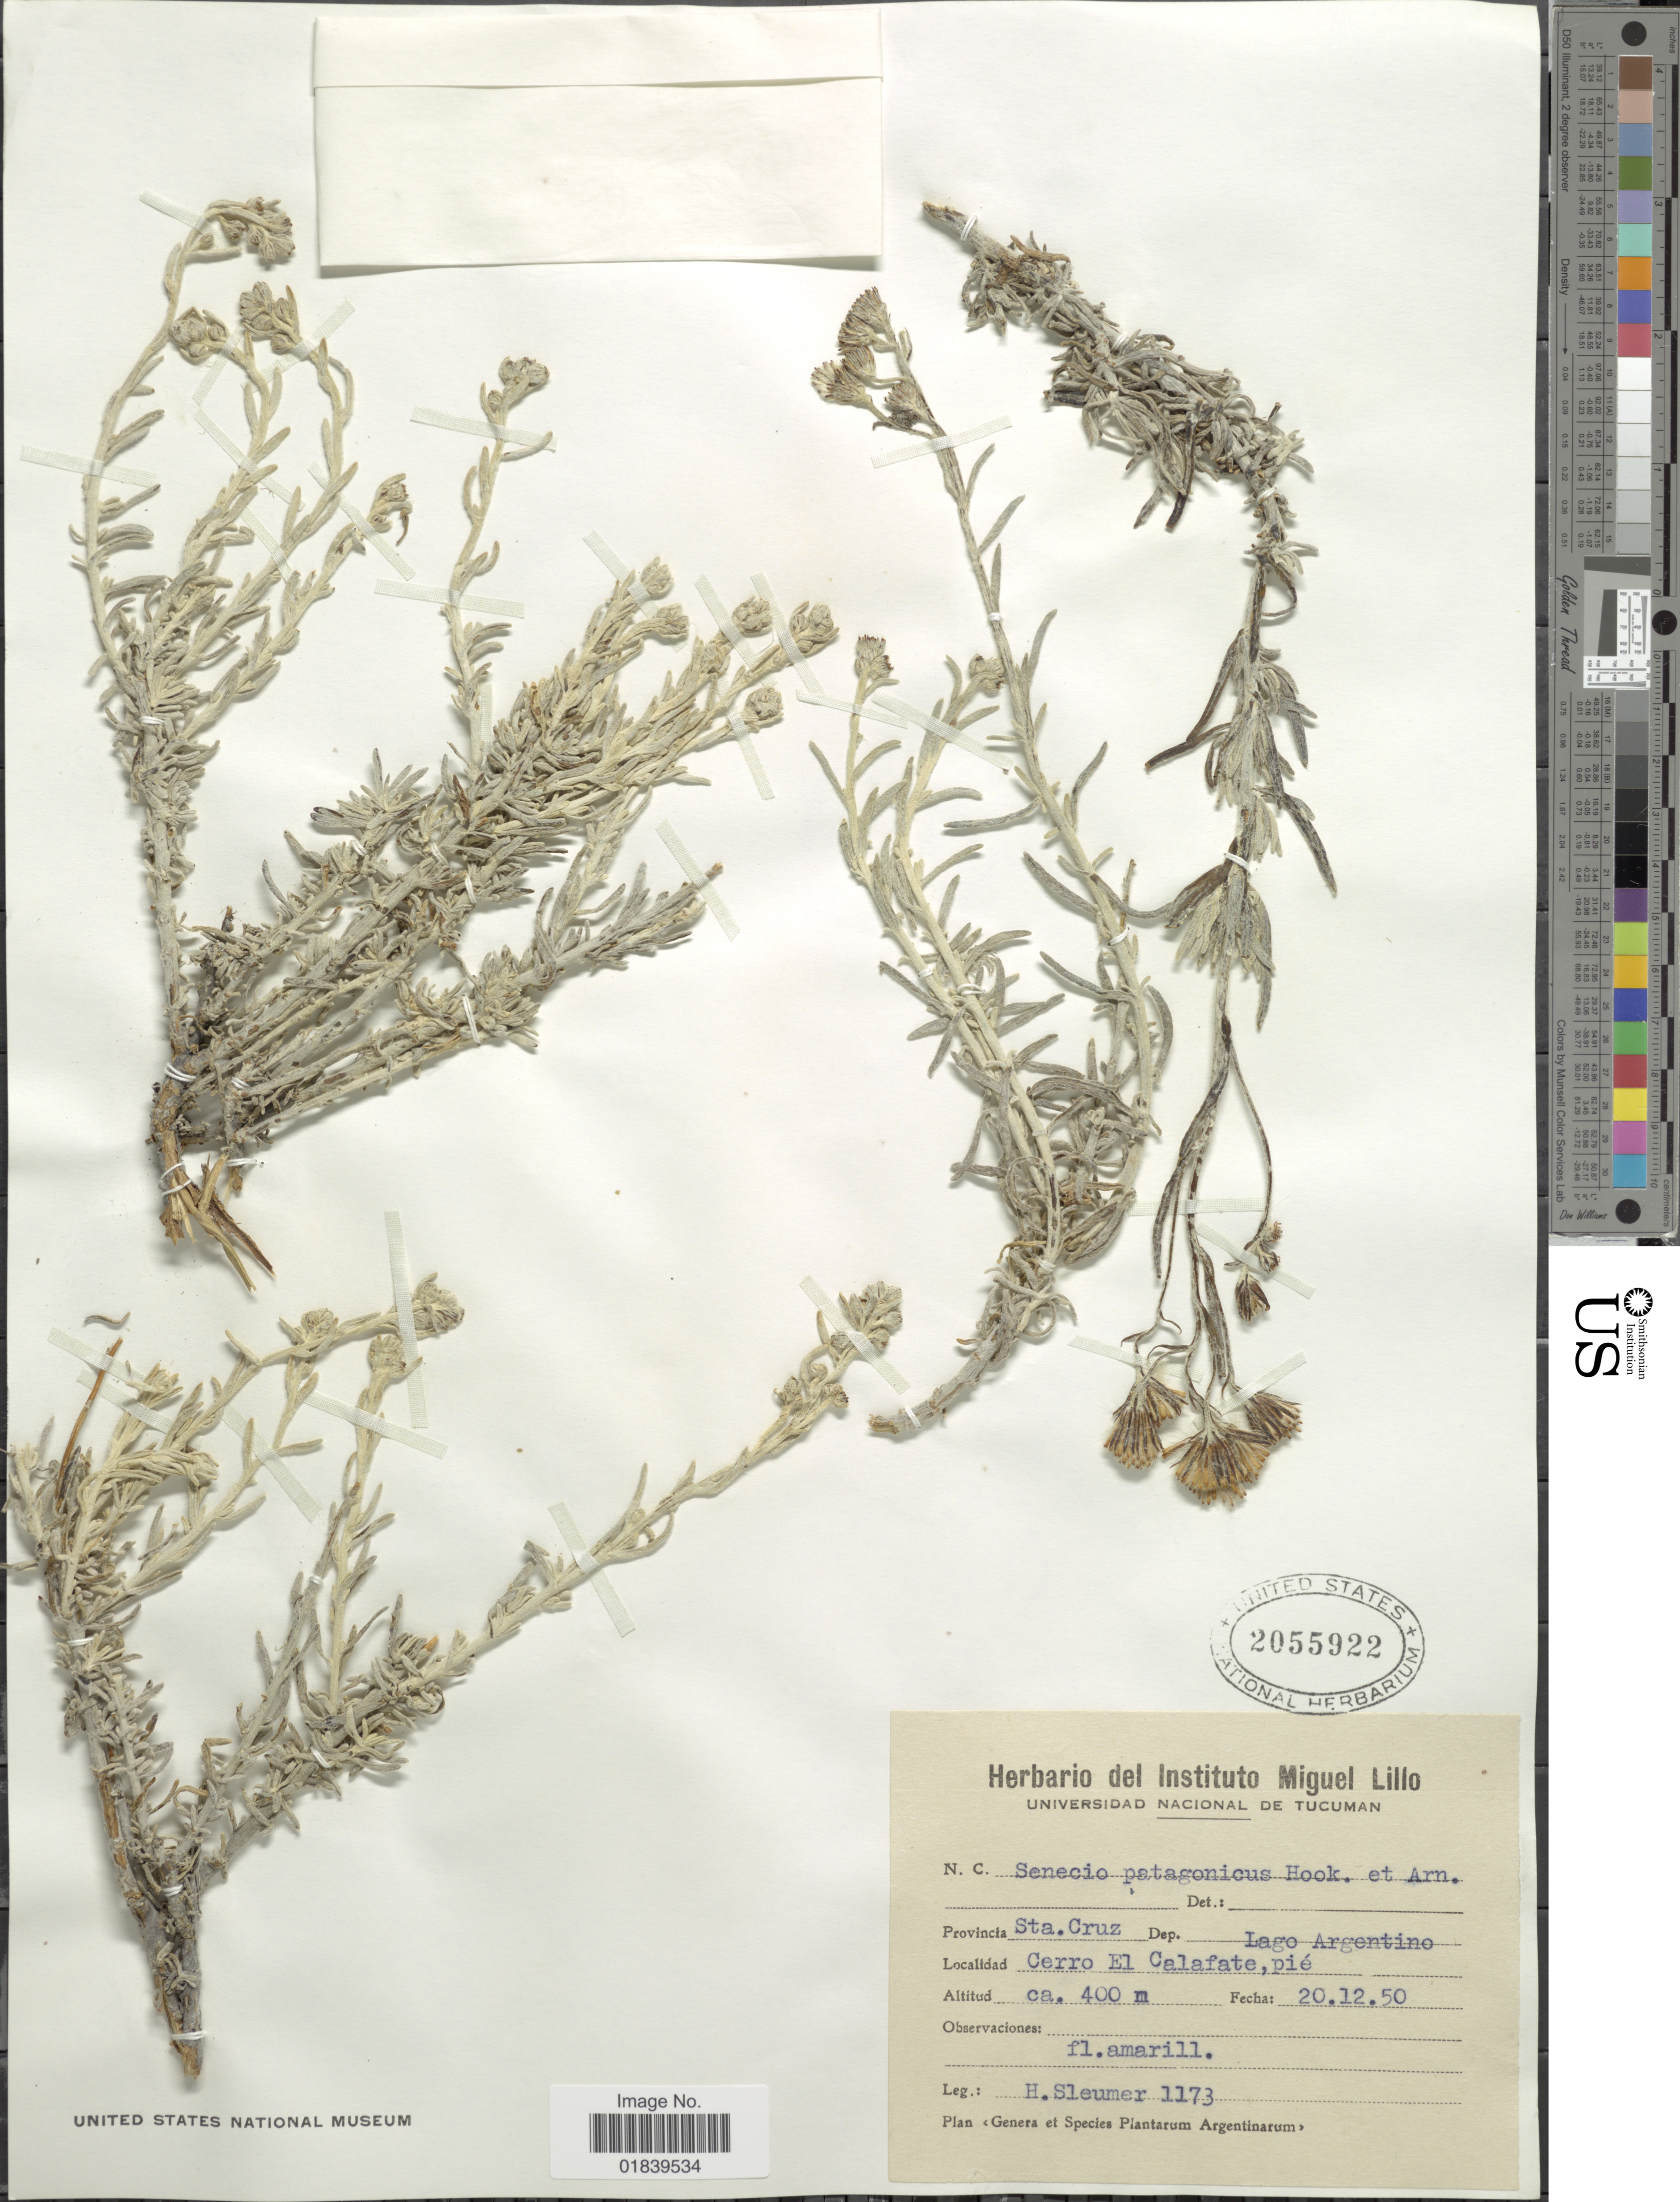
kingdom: Plantae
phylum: Tracheophyta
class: Magnoliopsida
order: Asterales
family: Asteraceae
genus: Senecio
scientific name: Senecio patagonicus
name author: Hook. & Arn.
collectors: H. O. Sleumer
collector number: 1173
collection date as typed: Transcribed d/m/y: 20/12/50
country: Argentina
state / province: Santa Cruz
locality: Provincia Sta. Cruz. Dep. Lago Argentino. Cerro El Calafate, pie.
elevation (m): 400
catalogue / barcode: US 2055922